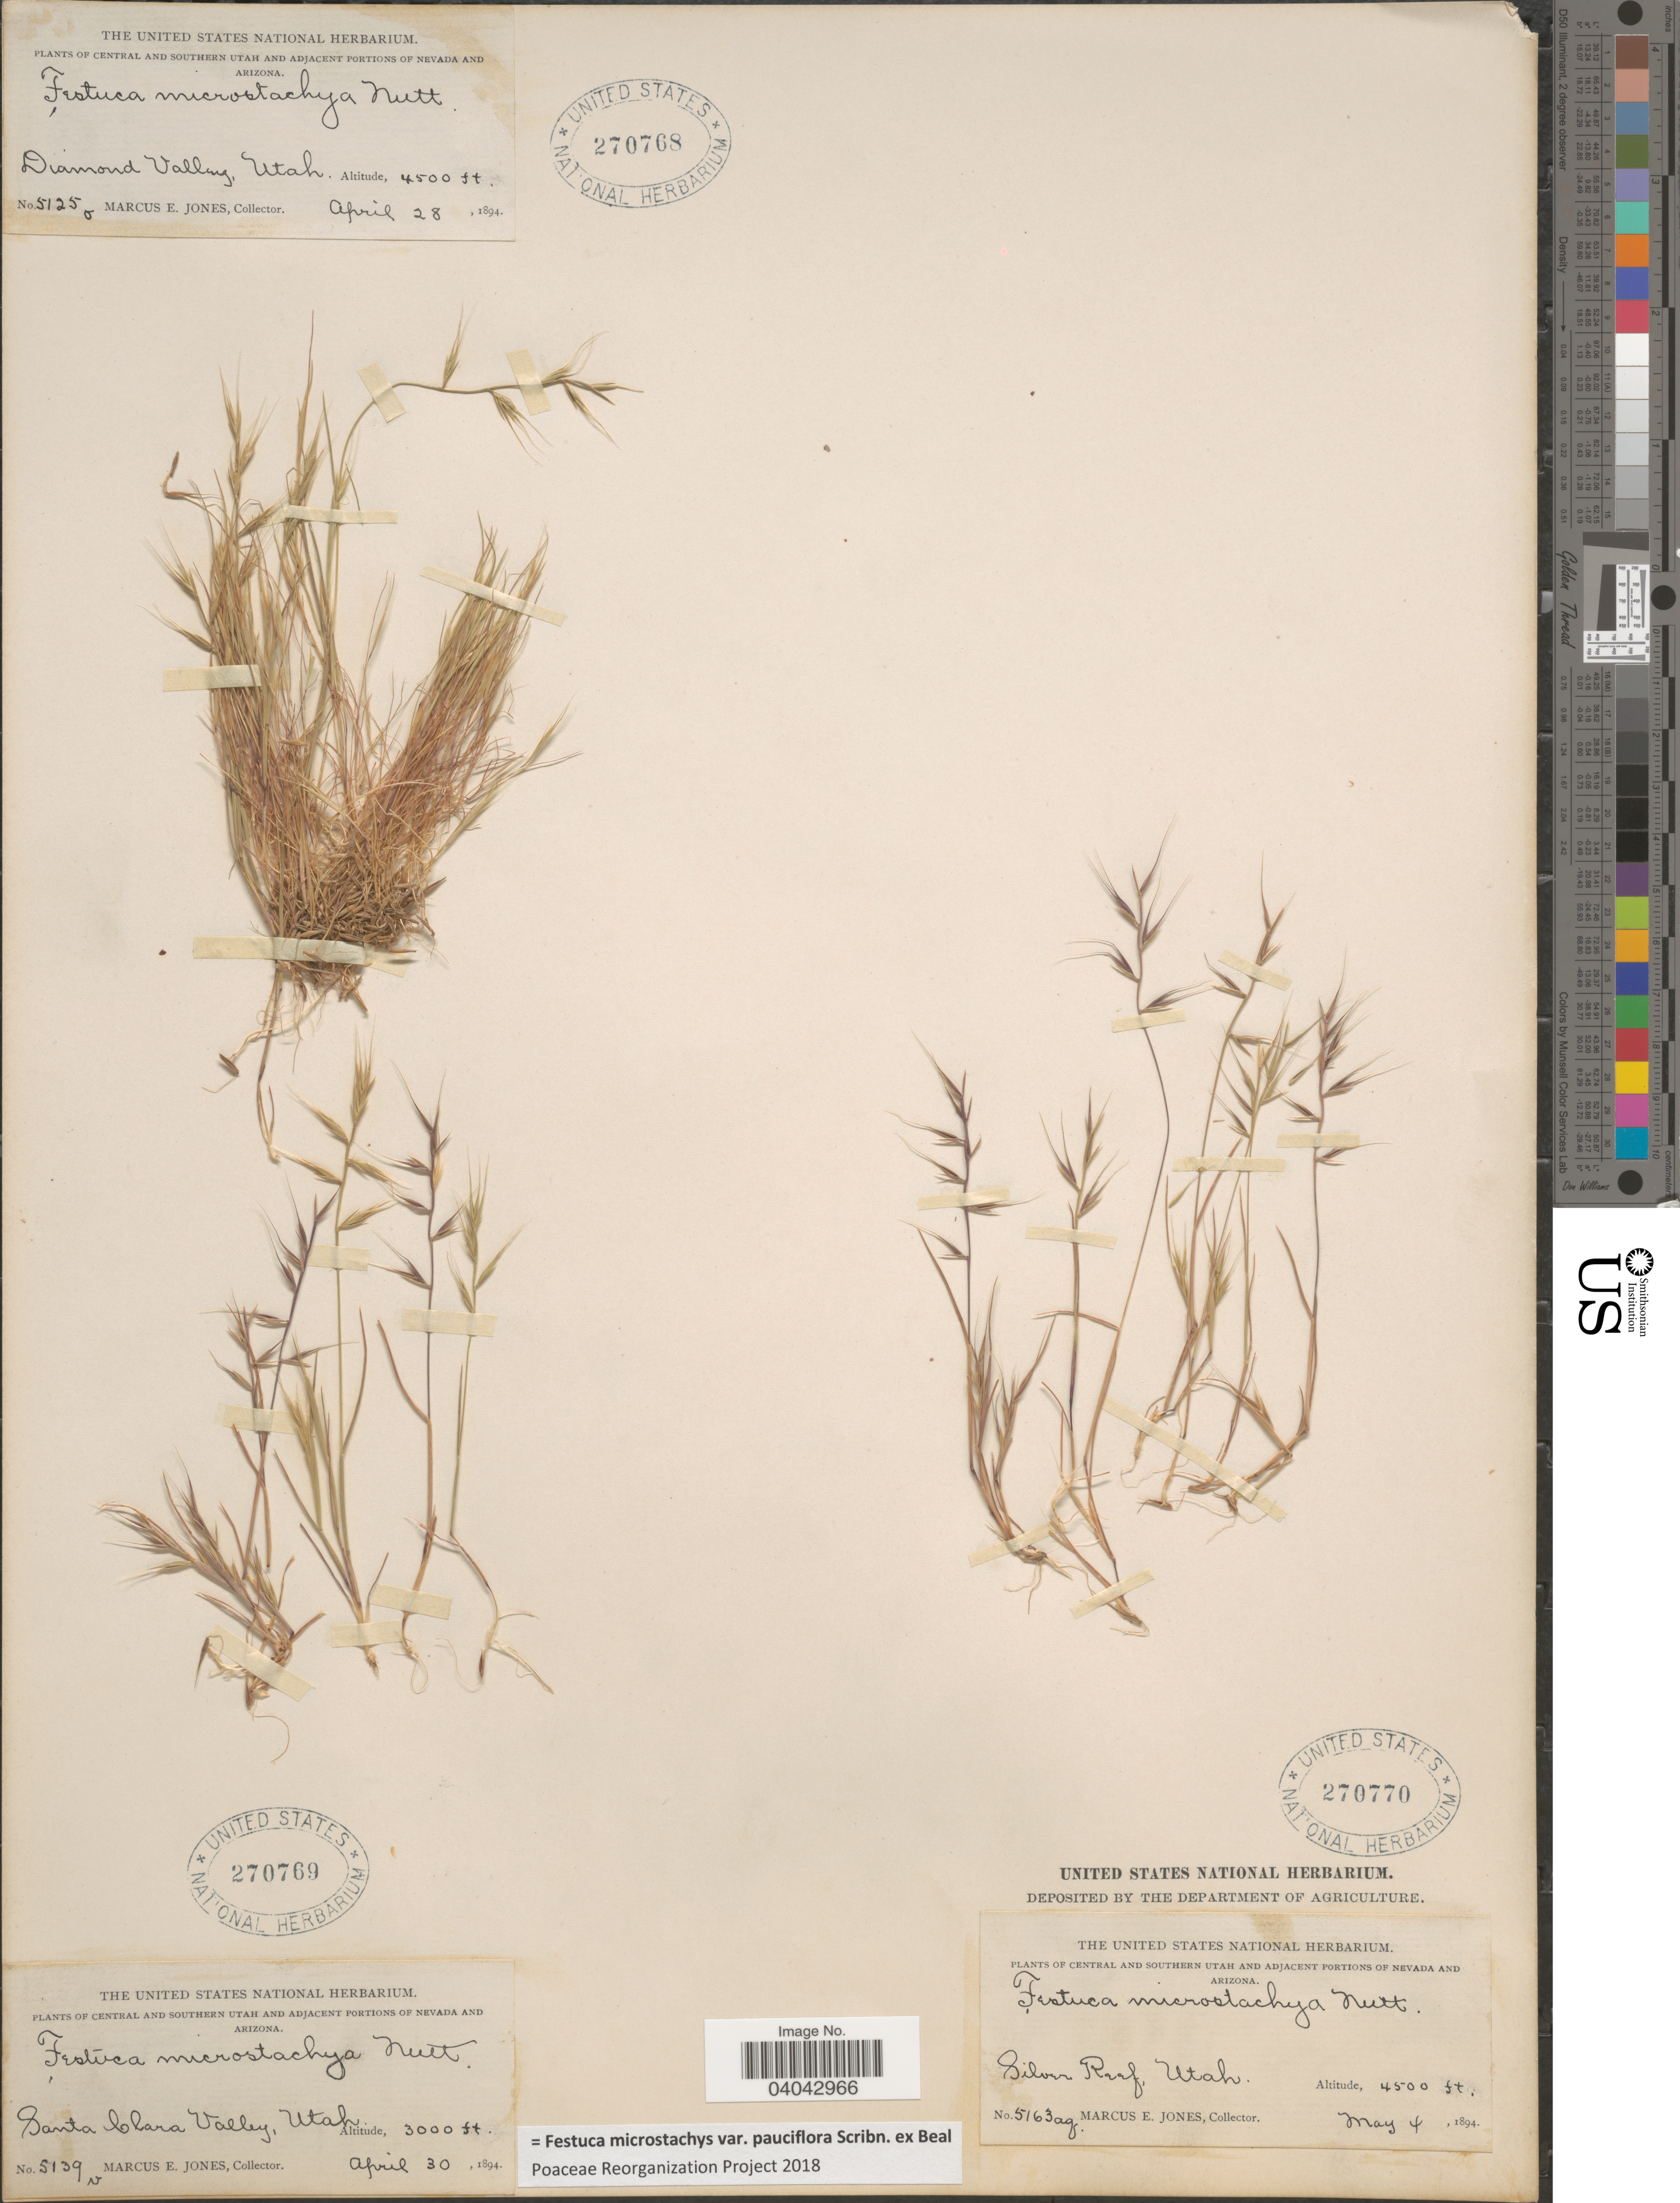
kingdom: Plantae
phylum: Tracheophyta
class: Liliopsida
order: Poales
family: Poaceae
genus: Festuca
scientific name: Festuca microstachys var. pauciflora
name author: Scribn. ex W.J. Beal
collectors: M. E. Jones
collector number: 5139v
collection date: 1894-04-30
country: United States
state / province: Utah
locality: Central and Southern Utah. Santa Clara Valley.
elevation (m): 914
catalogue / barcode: US 270769-3